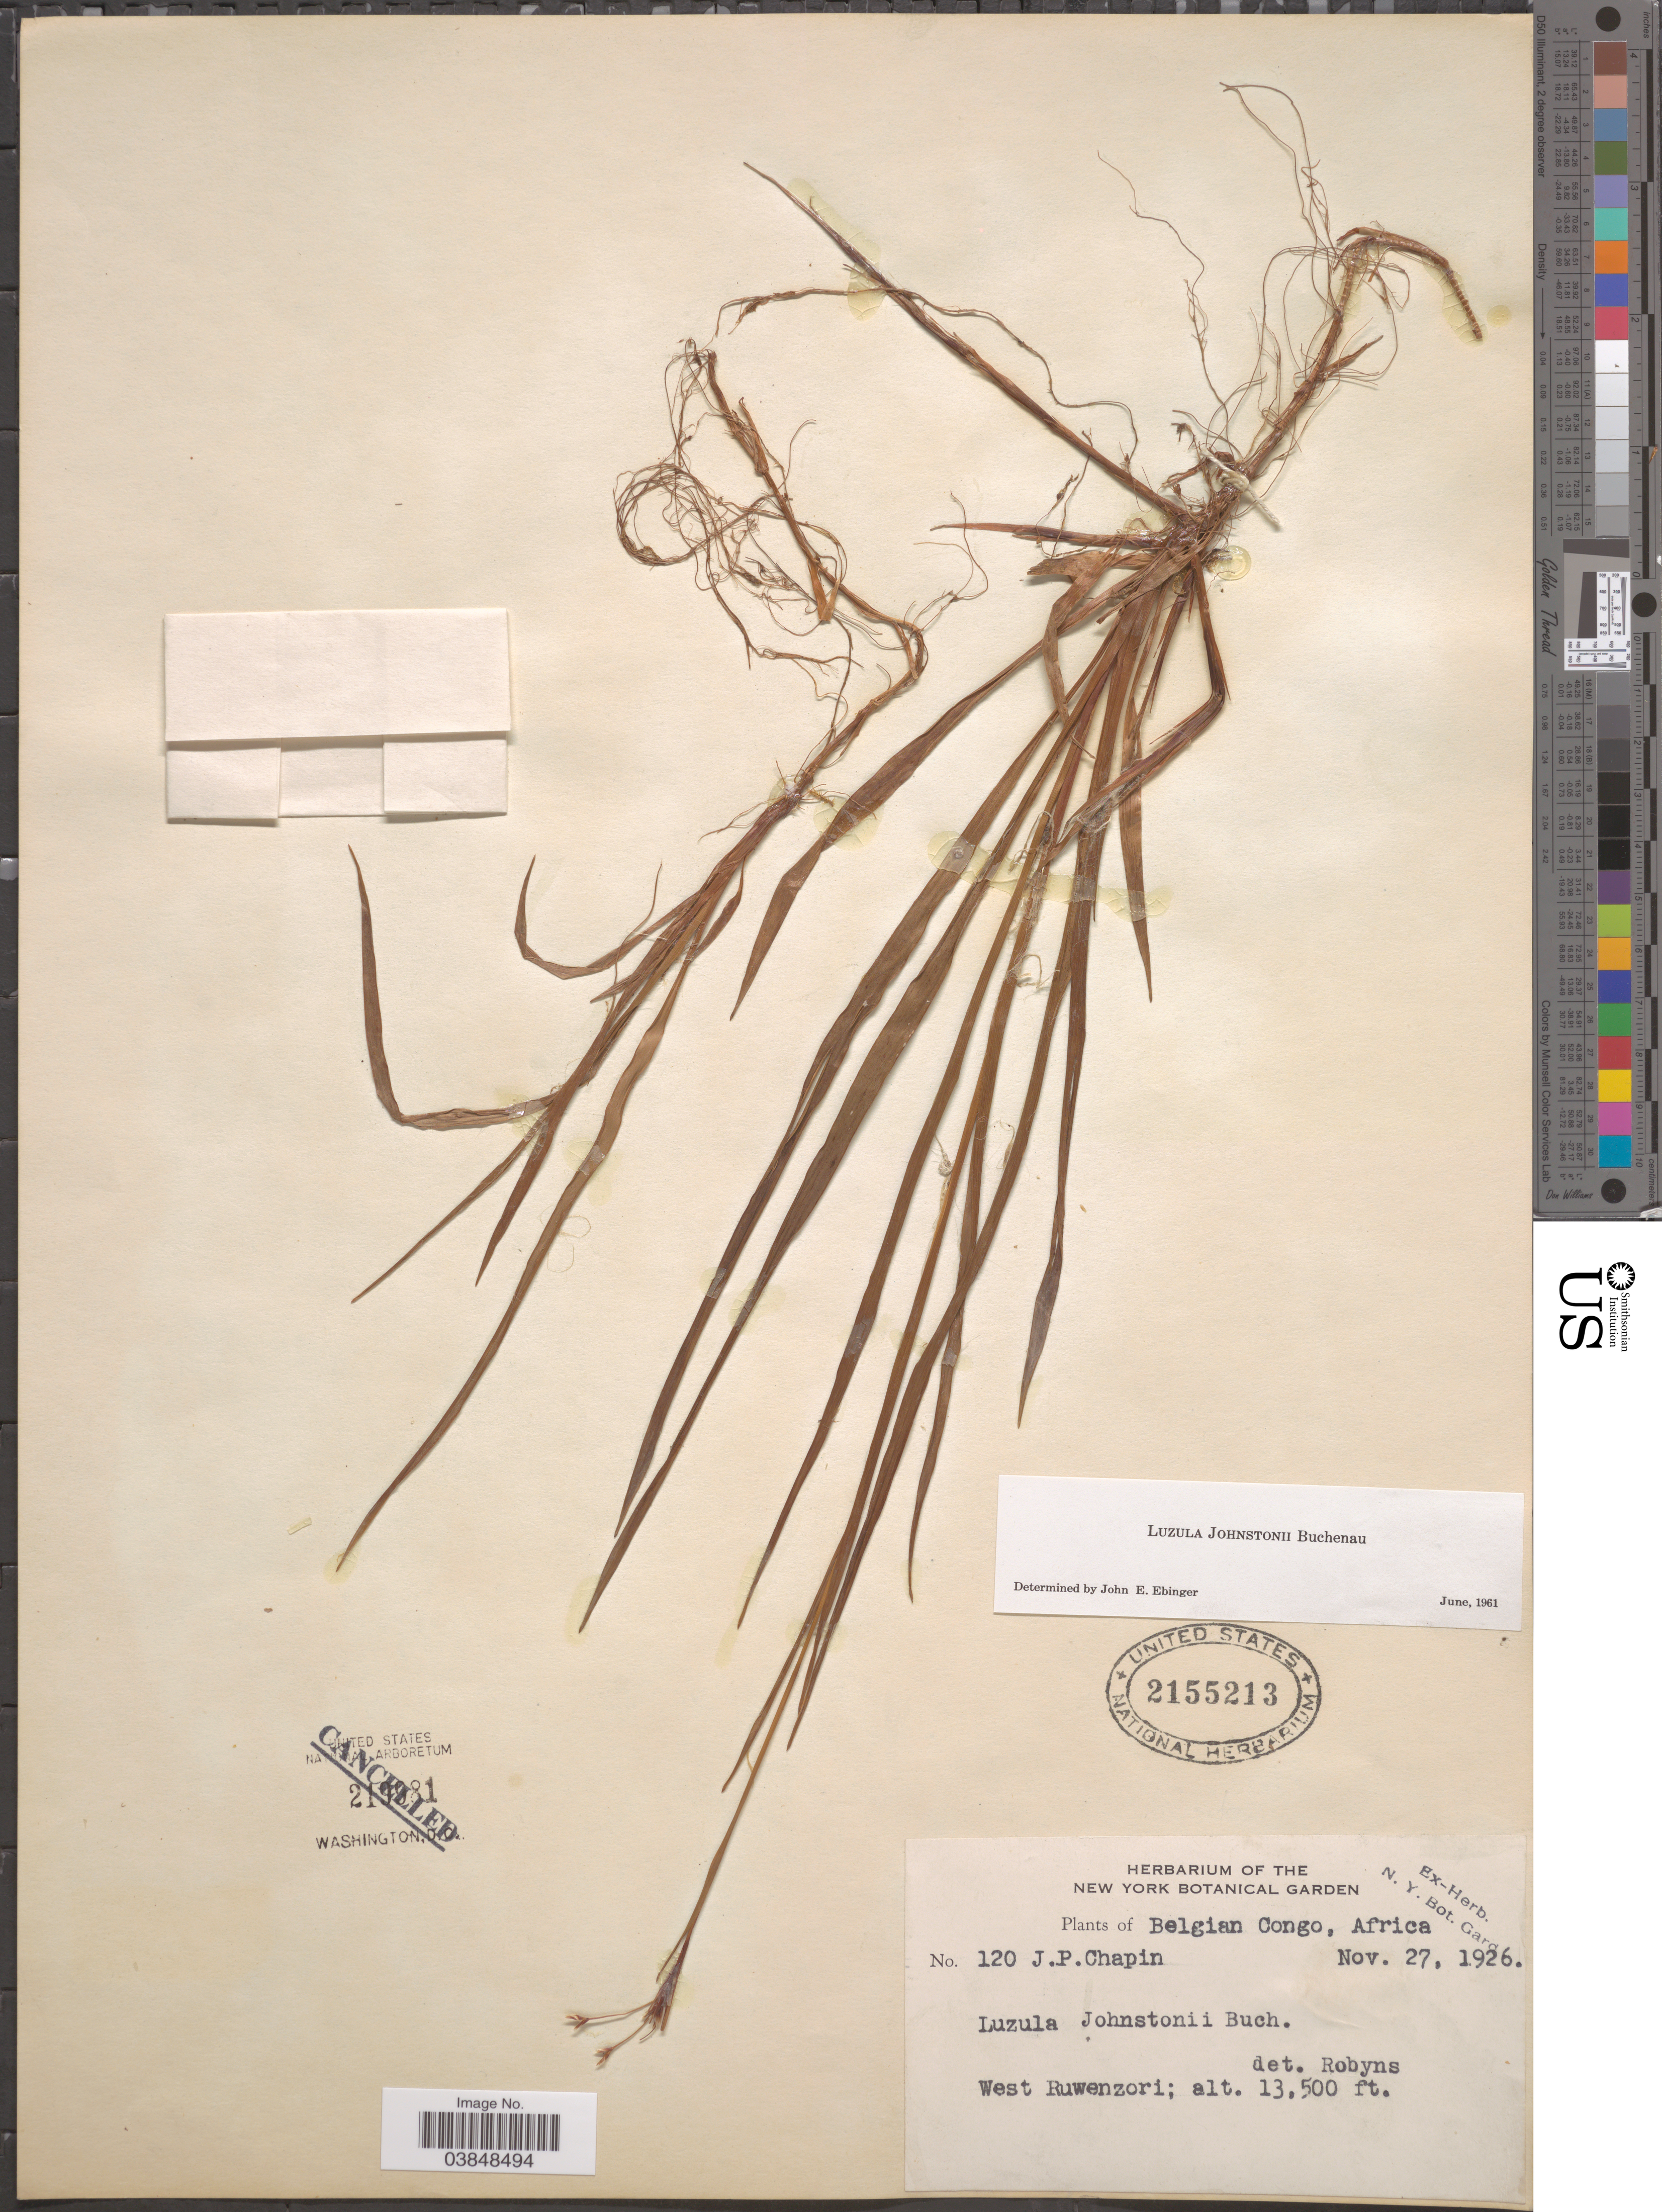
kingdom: Plantae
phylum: Tracheophyta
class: Liliopsida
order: Poales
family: Juncaceae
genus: Luzula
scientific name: Luzula johnstonii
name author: Buchenau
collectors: J. Chapin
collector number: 120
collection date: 1926-11-27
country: Congo, Democratic Republic of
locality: Belgian Congo. West Ruwenzori.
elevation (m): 4115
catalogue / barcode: US 2155213